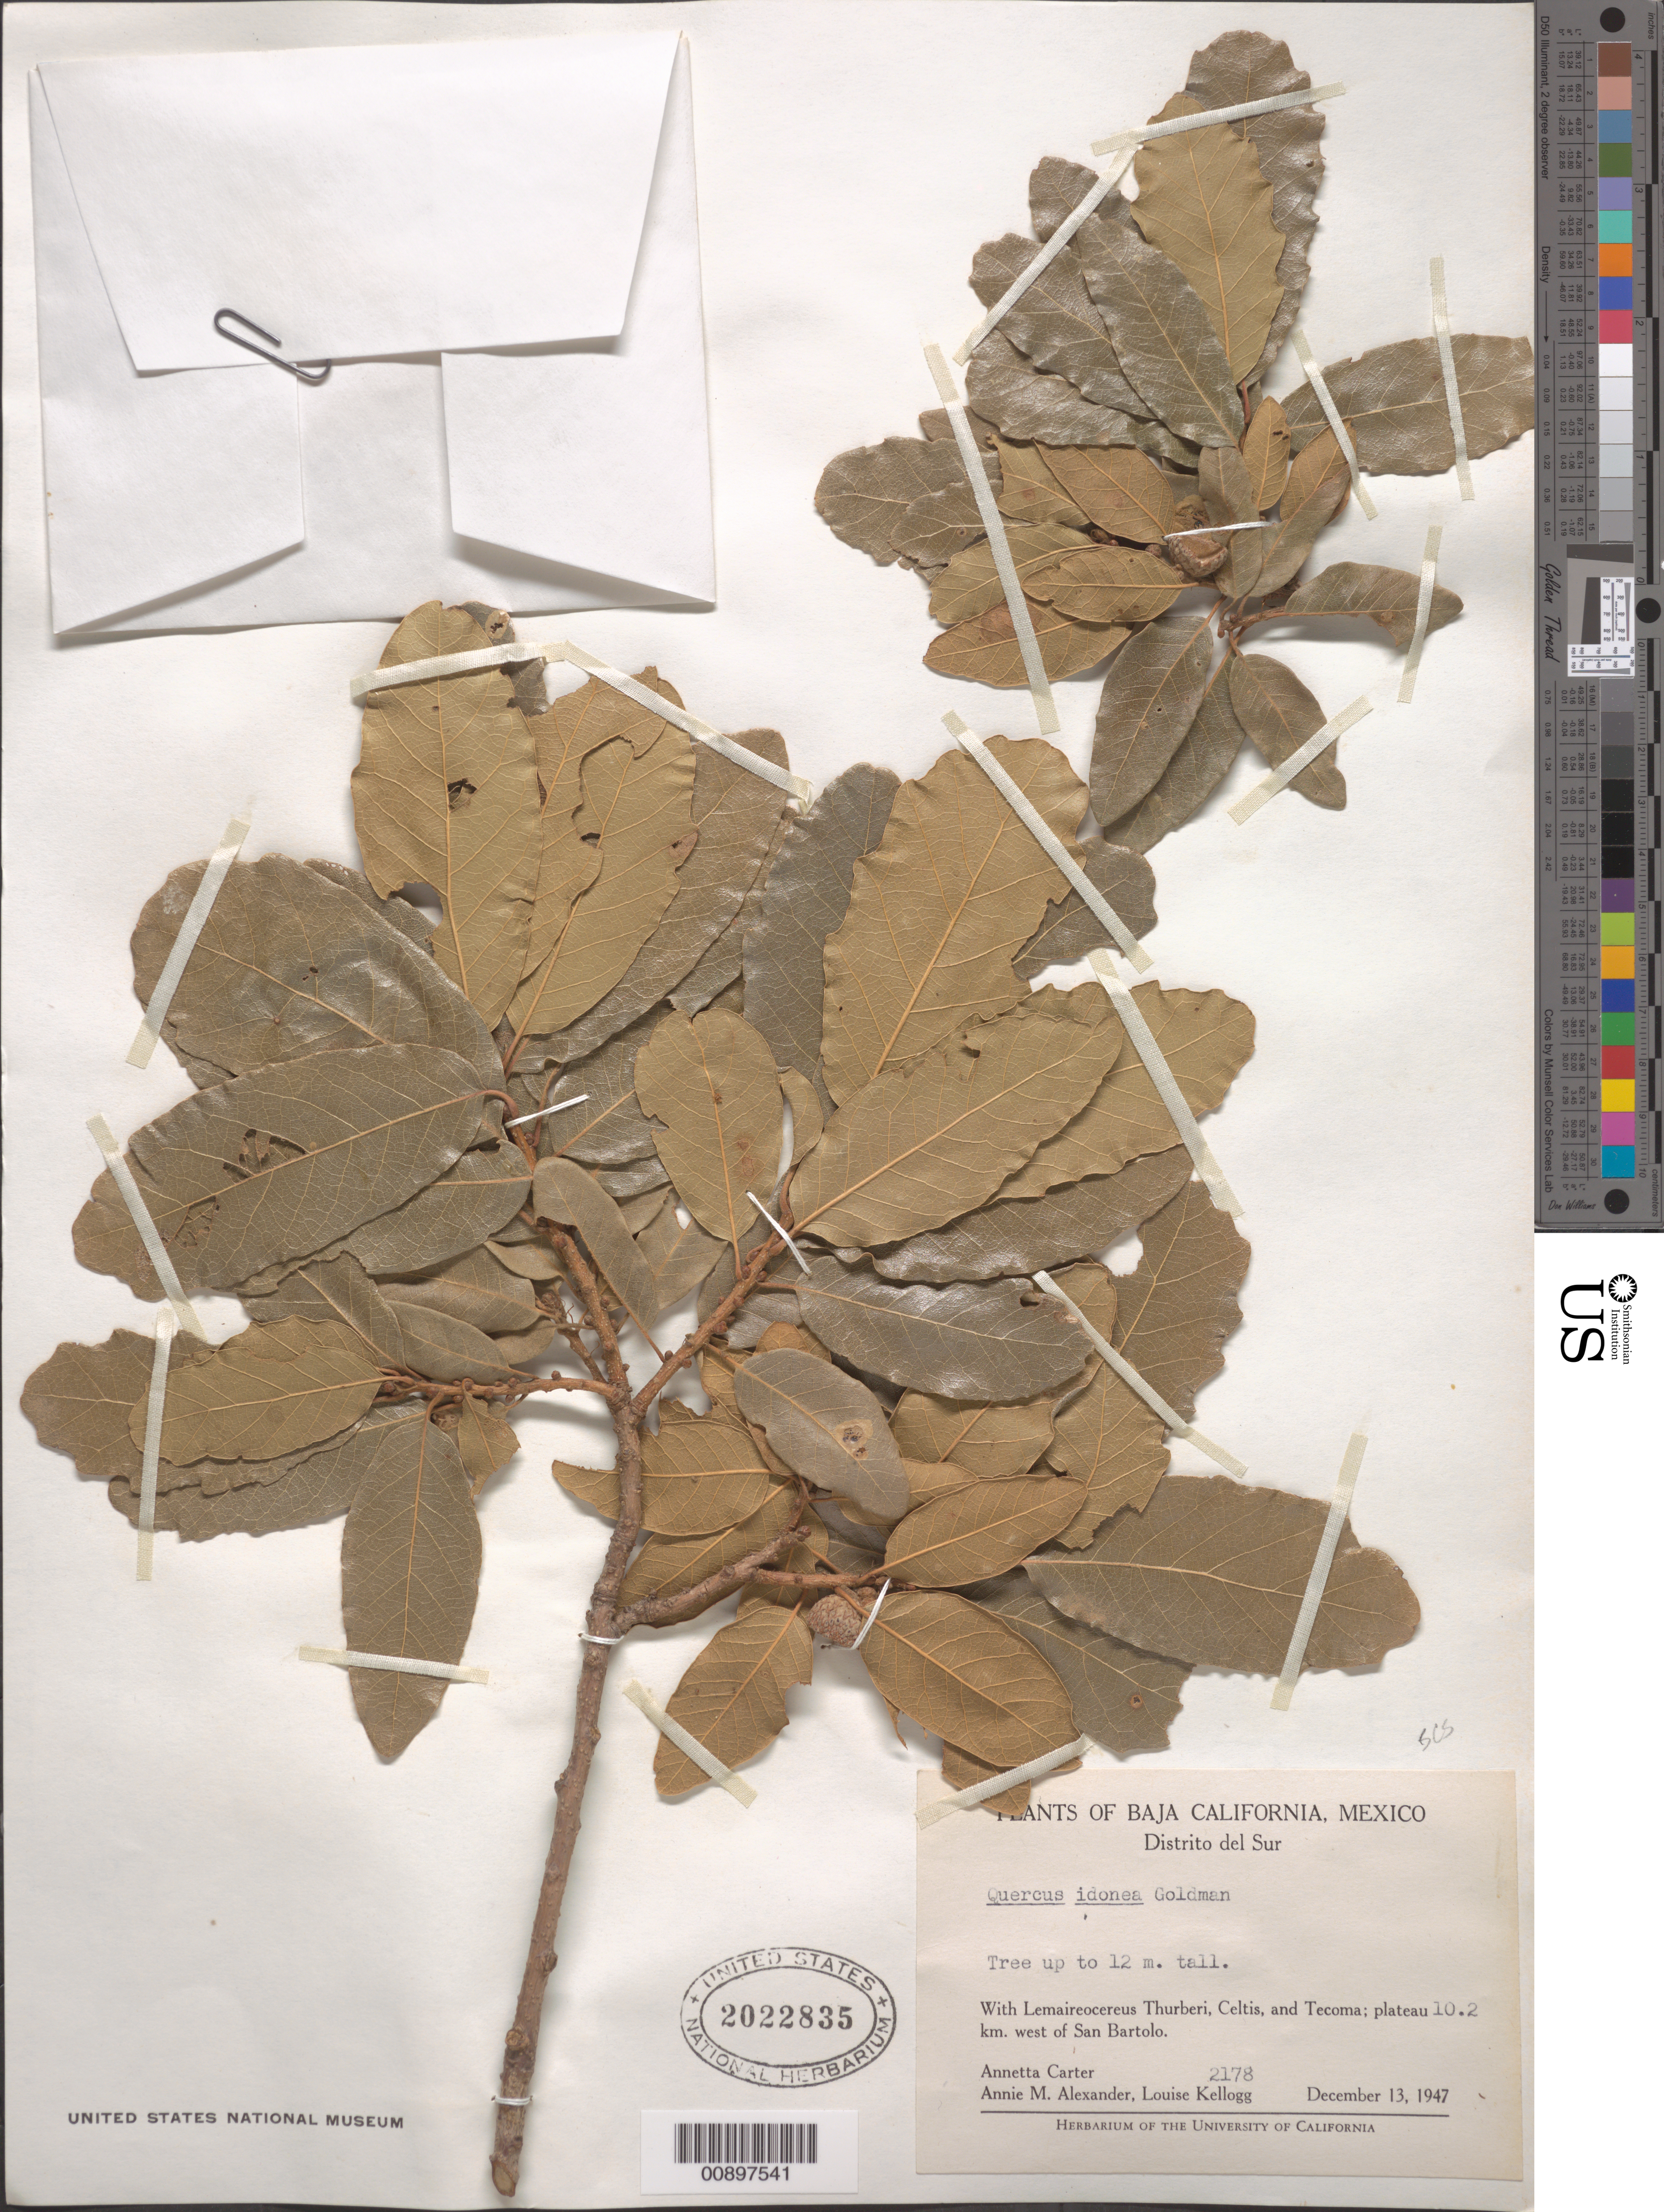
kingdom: Plantae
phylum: Tracheophyta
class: Magnoliopsida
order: Fagales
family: Fagaceae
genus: Quercus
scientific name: Quercus idonea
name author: Goldman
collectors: A. Carter, A. M. Alexander & L. Kellogg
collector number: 2178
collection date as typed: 13 Dec 1947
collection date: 1947-12-13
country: Mexico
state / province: Baja California Sur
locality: Plateau 10.2 km. west of San Bartolo. Baja California Distrito del Sur.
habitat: Plateau. With Lemaireocereus thurberi, Celtis, and Tecoma.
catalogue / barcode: US 2022835